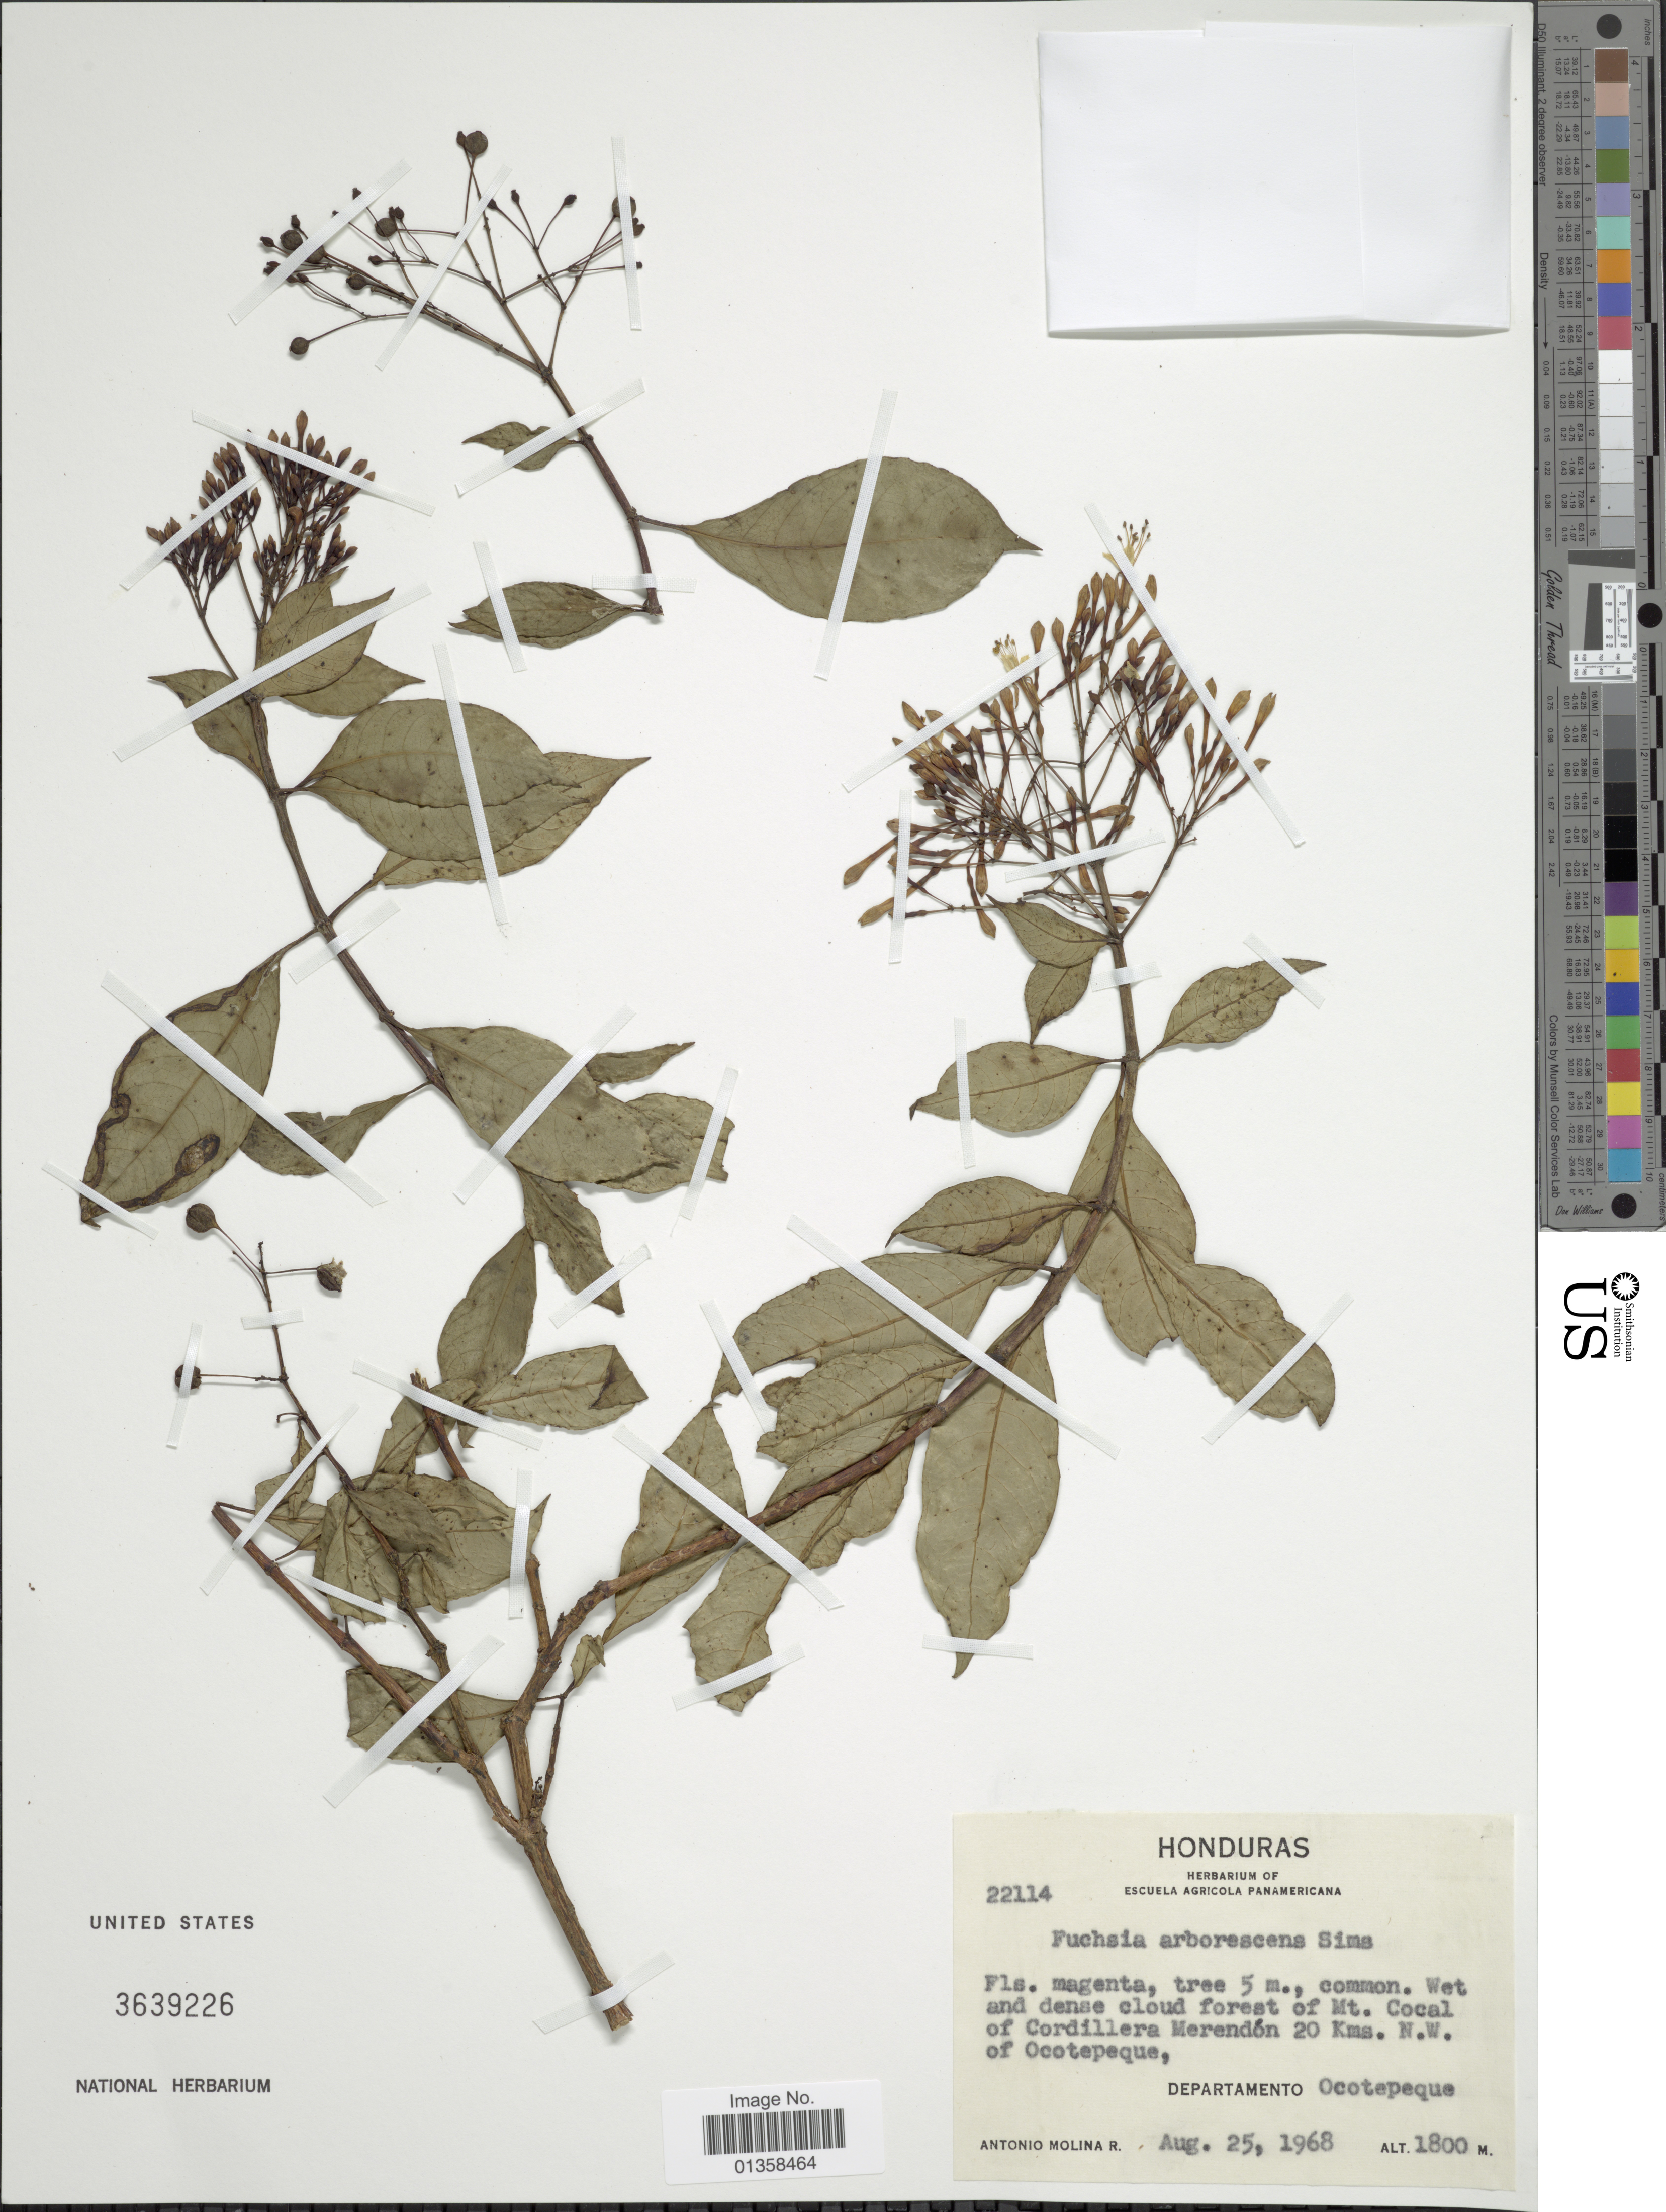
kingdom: Plantae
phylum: Tracheophyta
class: Magnoliopsida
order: Myrtales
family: Onagraceae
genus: Fuchsia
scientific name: Fuchsia arborescens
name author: Sims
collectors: A. Molina R.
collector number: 22114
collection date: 1968-08-25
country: Honduras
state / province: Ocotepeque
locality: Wet and dense cloud forest of Mt. Cocal of Cordillera Merendón 20 Kms. N.W. of Ocotepeque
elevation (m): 1800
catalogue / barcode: US 3639226